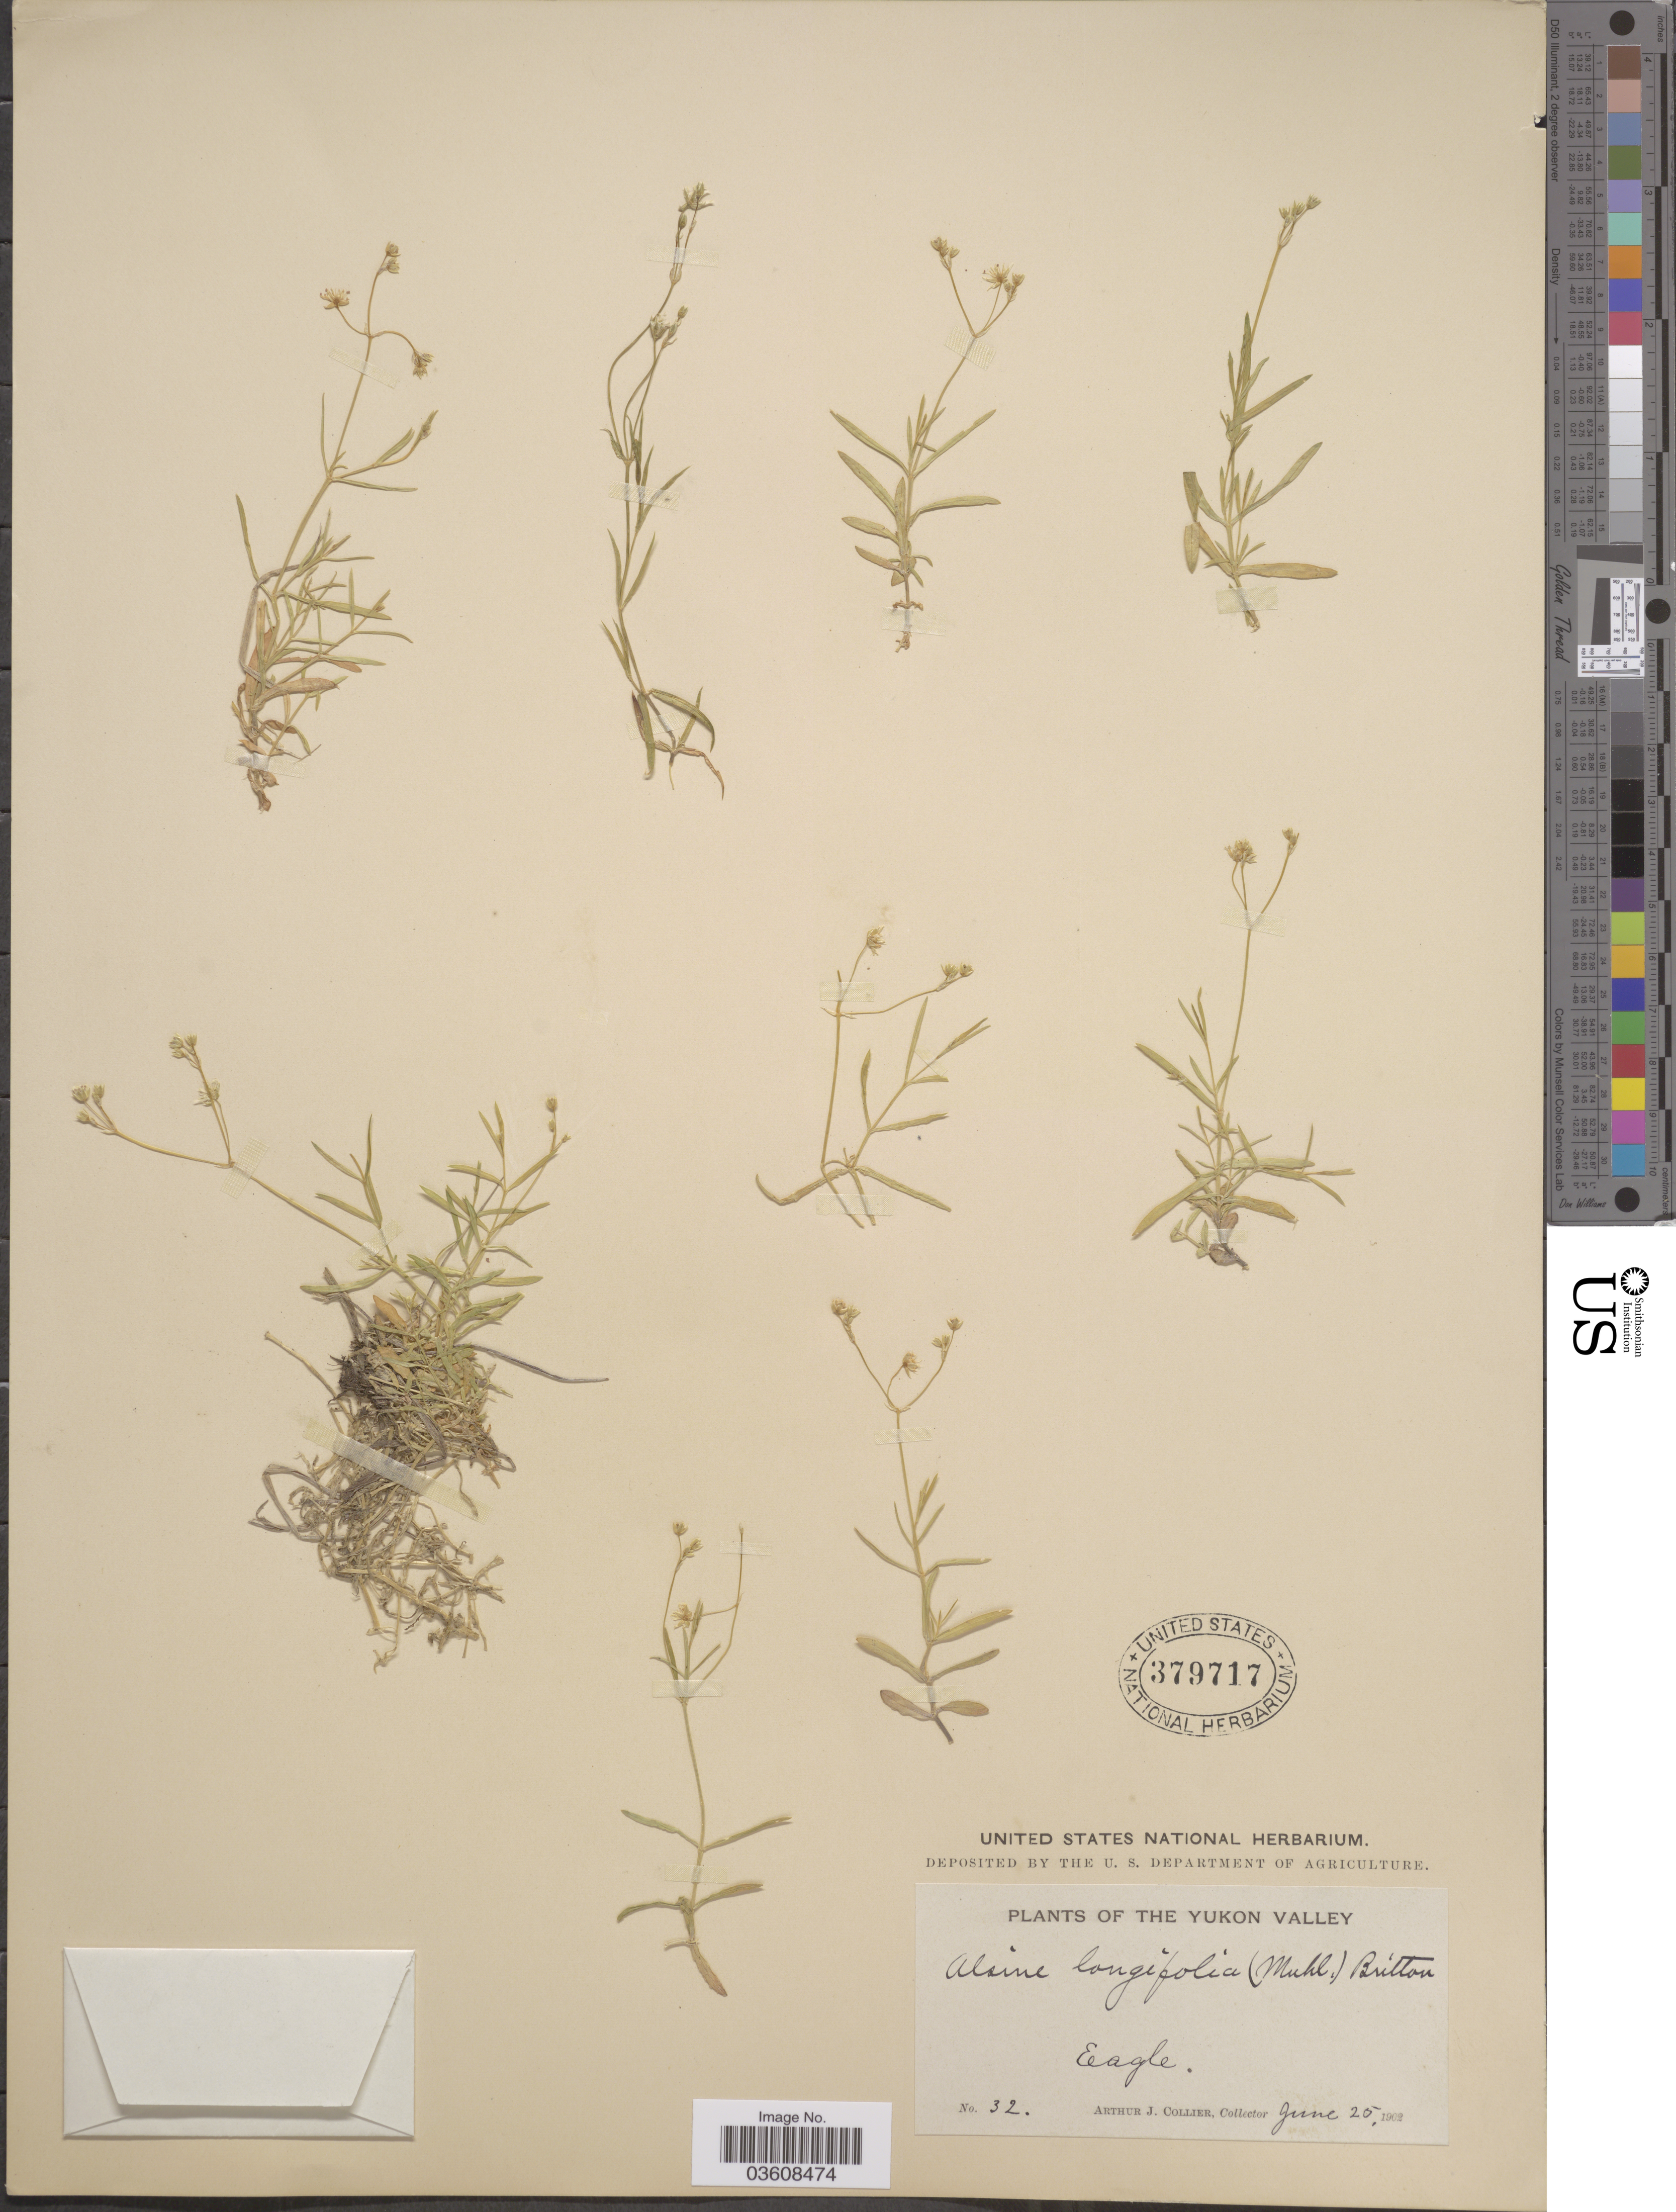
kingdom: Plantae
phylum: Tracheophyta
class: Magnoliopsida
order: Caryophyllales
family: Caryophyllaceae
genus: Stellaria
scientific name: Stellaria longifolia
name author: Muhl. ex Willd.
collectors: A. Collier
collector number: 32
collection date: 1902-06-25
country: Canada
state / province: Yukon Territory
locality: The Yukon Valley. Eagle.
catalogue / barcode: US 379717